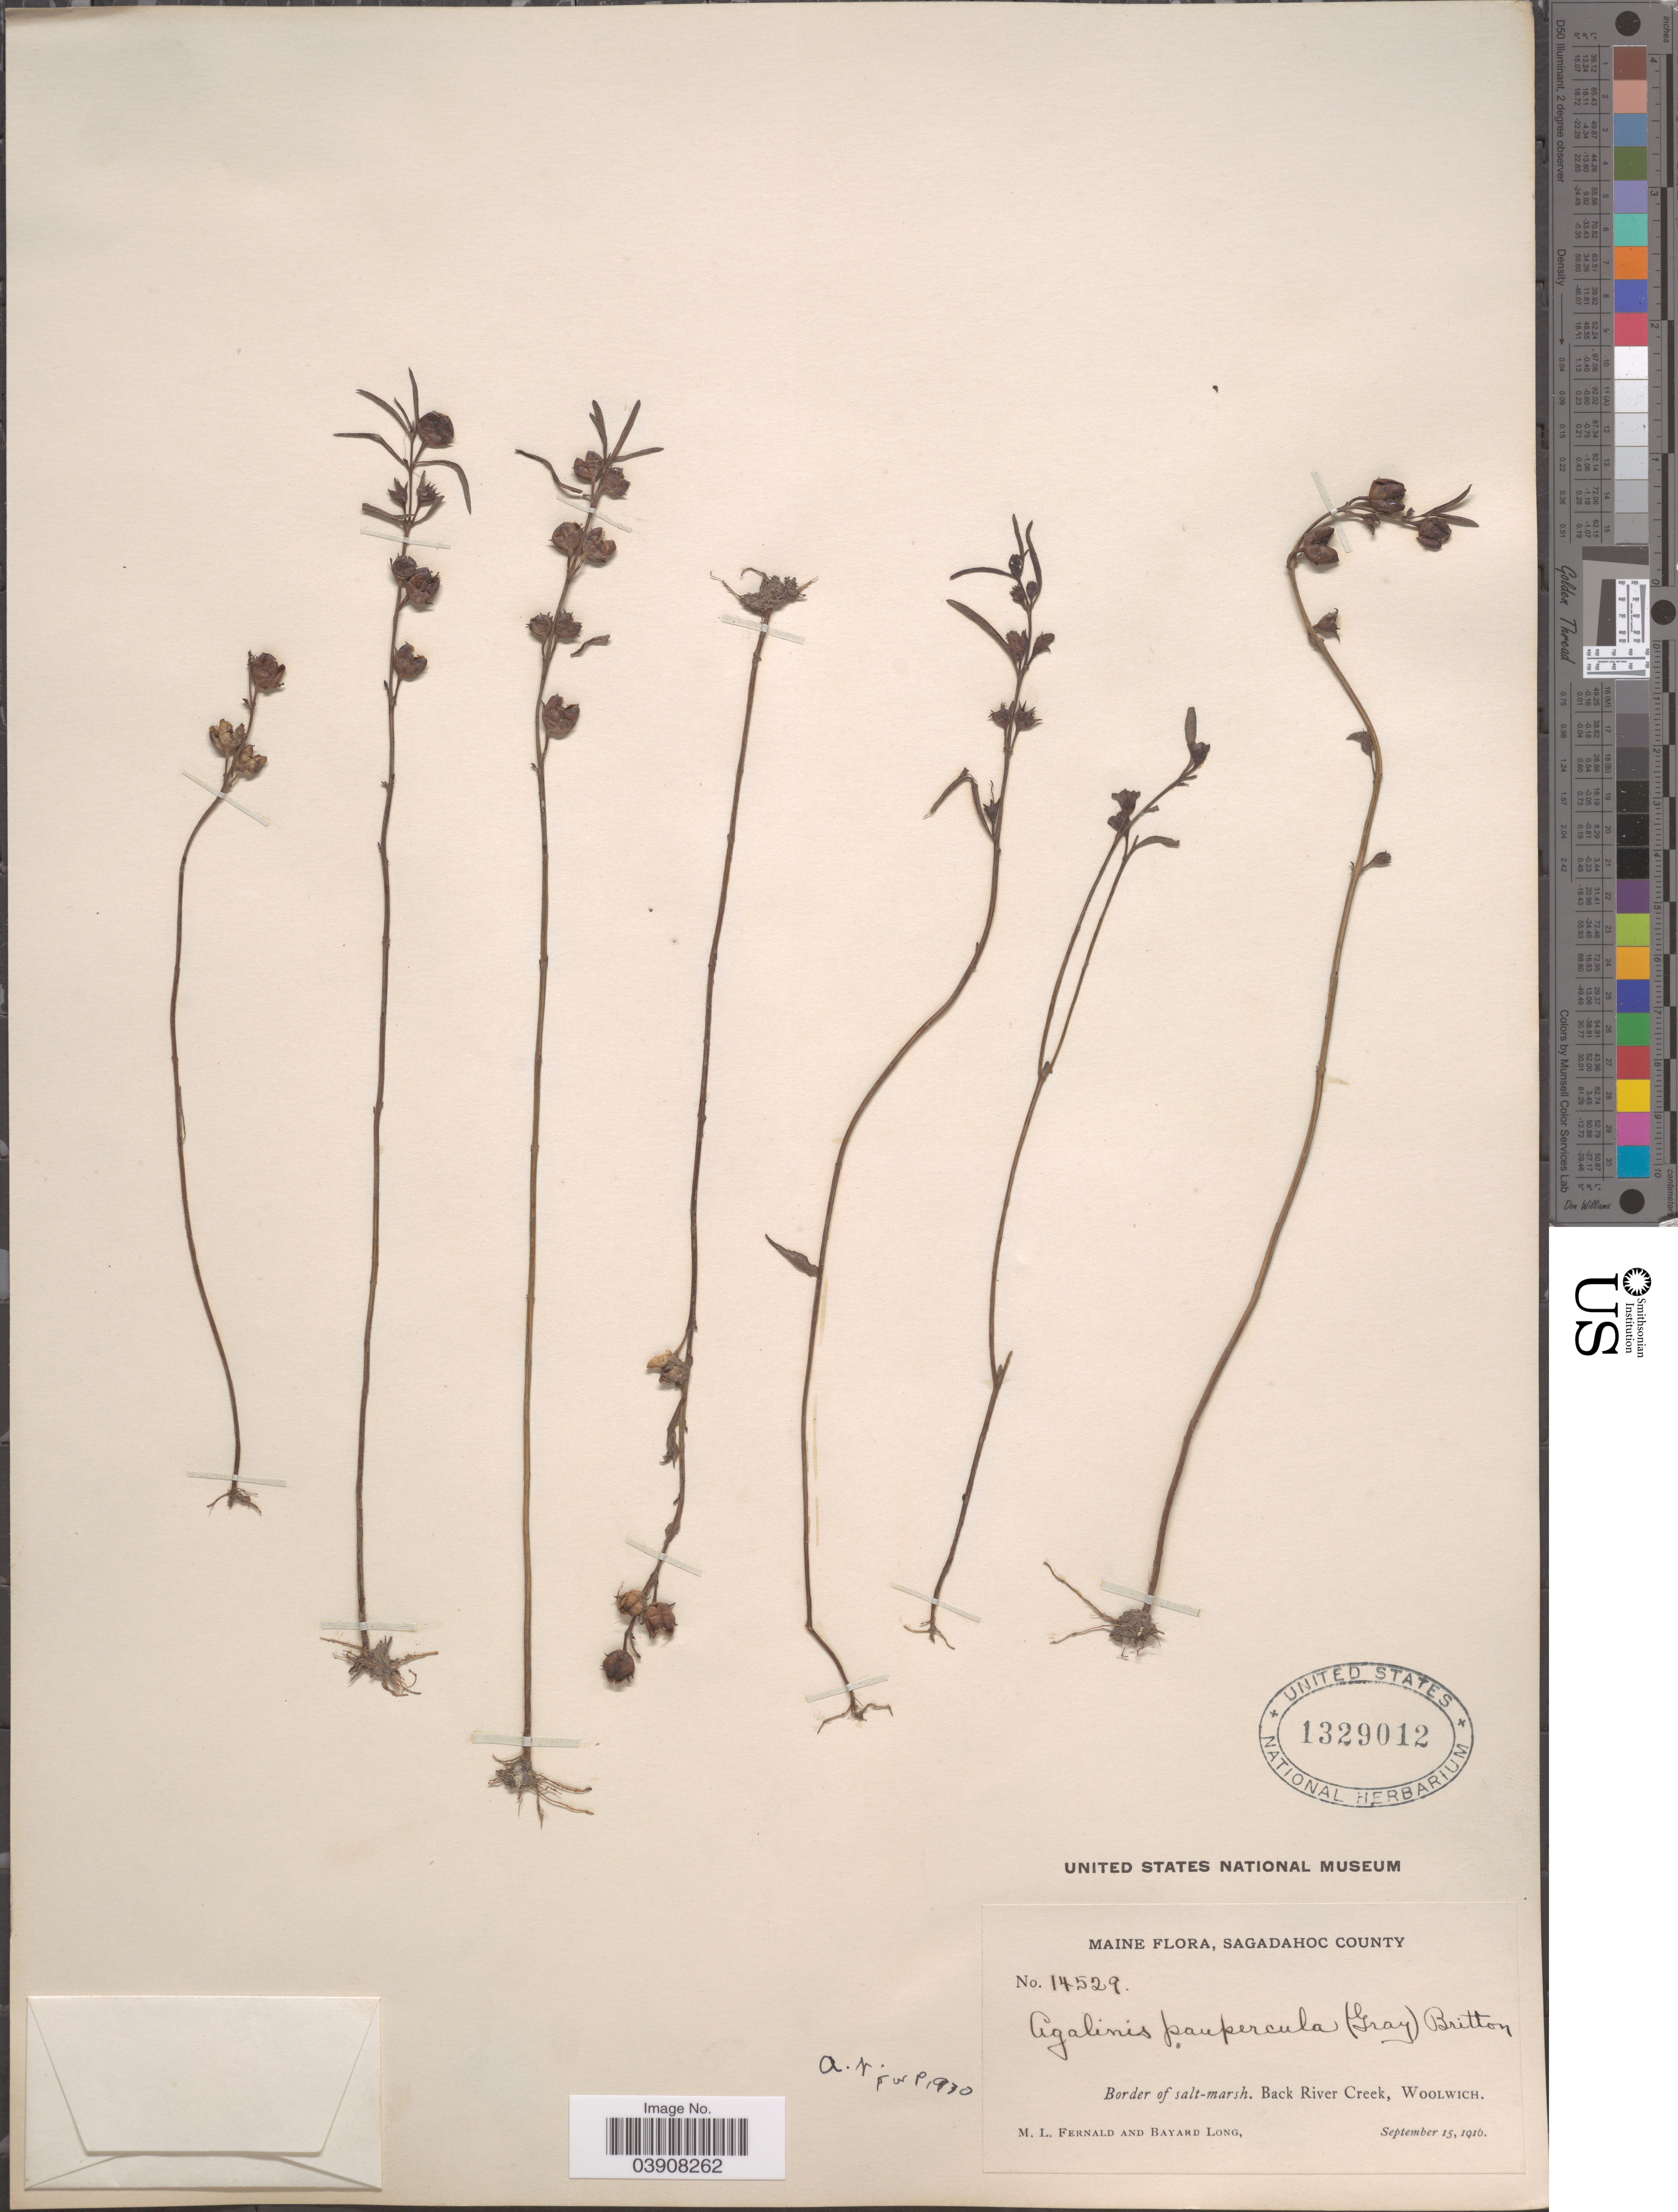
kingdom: Plantae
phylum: Tracheophyta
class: Magnoliopsida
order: Lamiales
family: Orobanchaceae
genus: Agalinis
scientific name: Agalinis paupercula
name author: (A. Gray) Britton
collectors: M. L. Fernald & B. Long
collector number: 14529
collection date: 1916-09-15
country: United States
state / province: Maine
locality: Sagadahoc County. Border of salt-marsh. Back River Creek, Woolwich.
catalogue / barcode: US 1329012